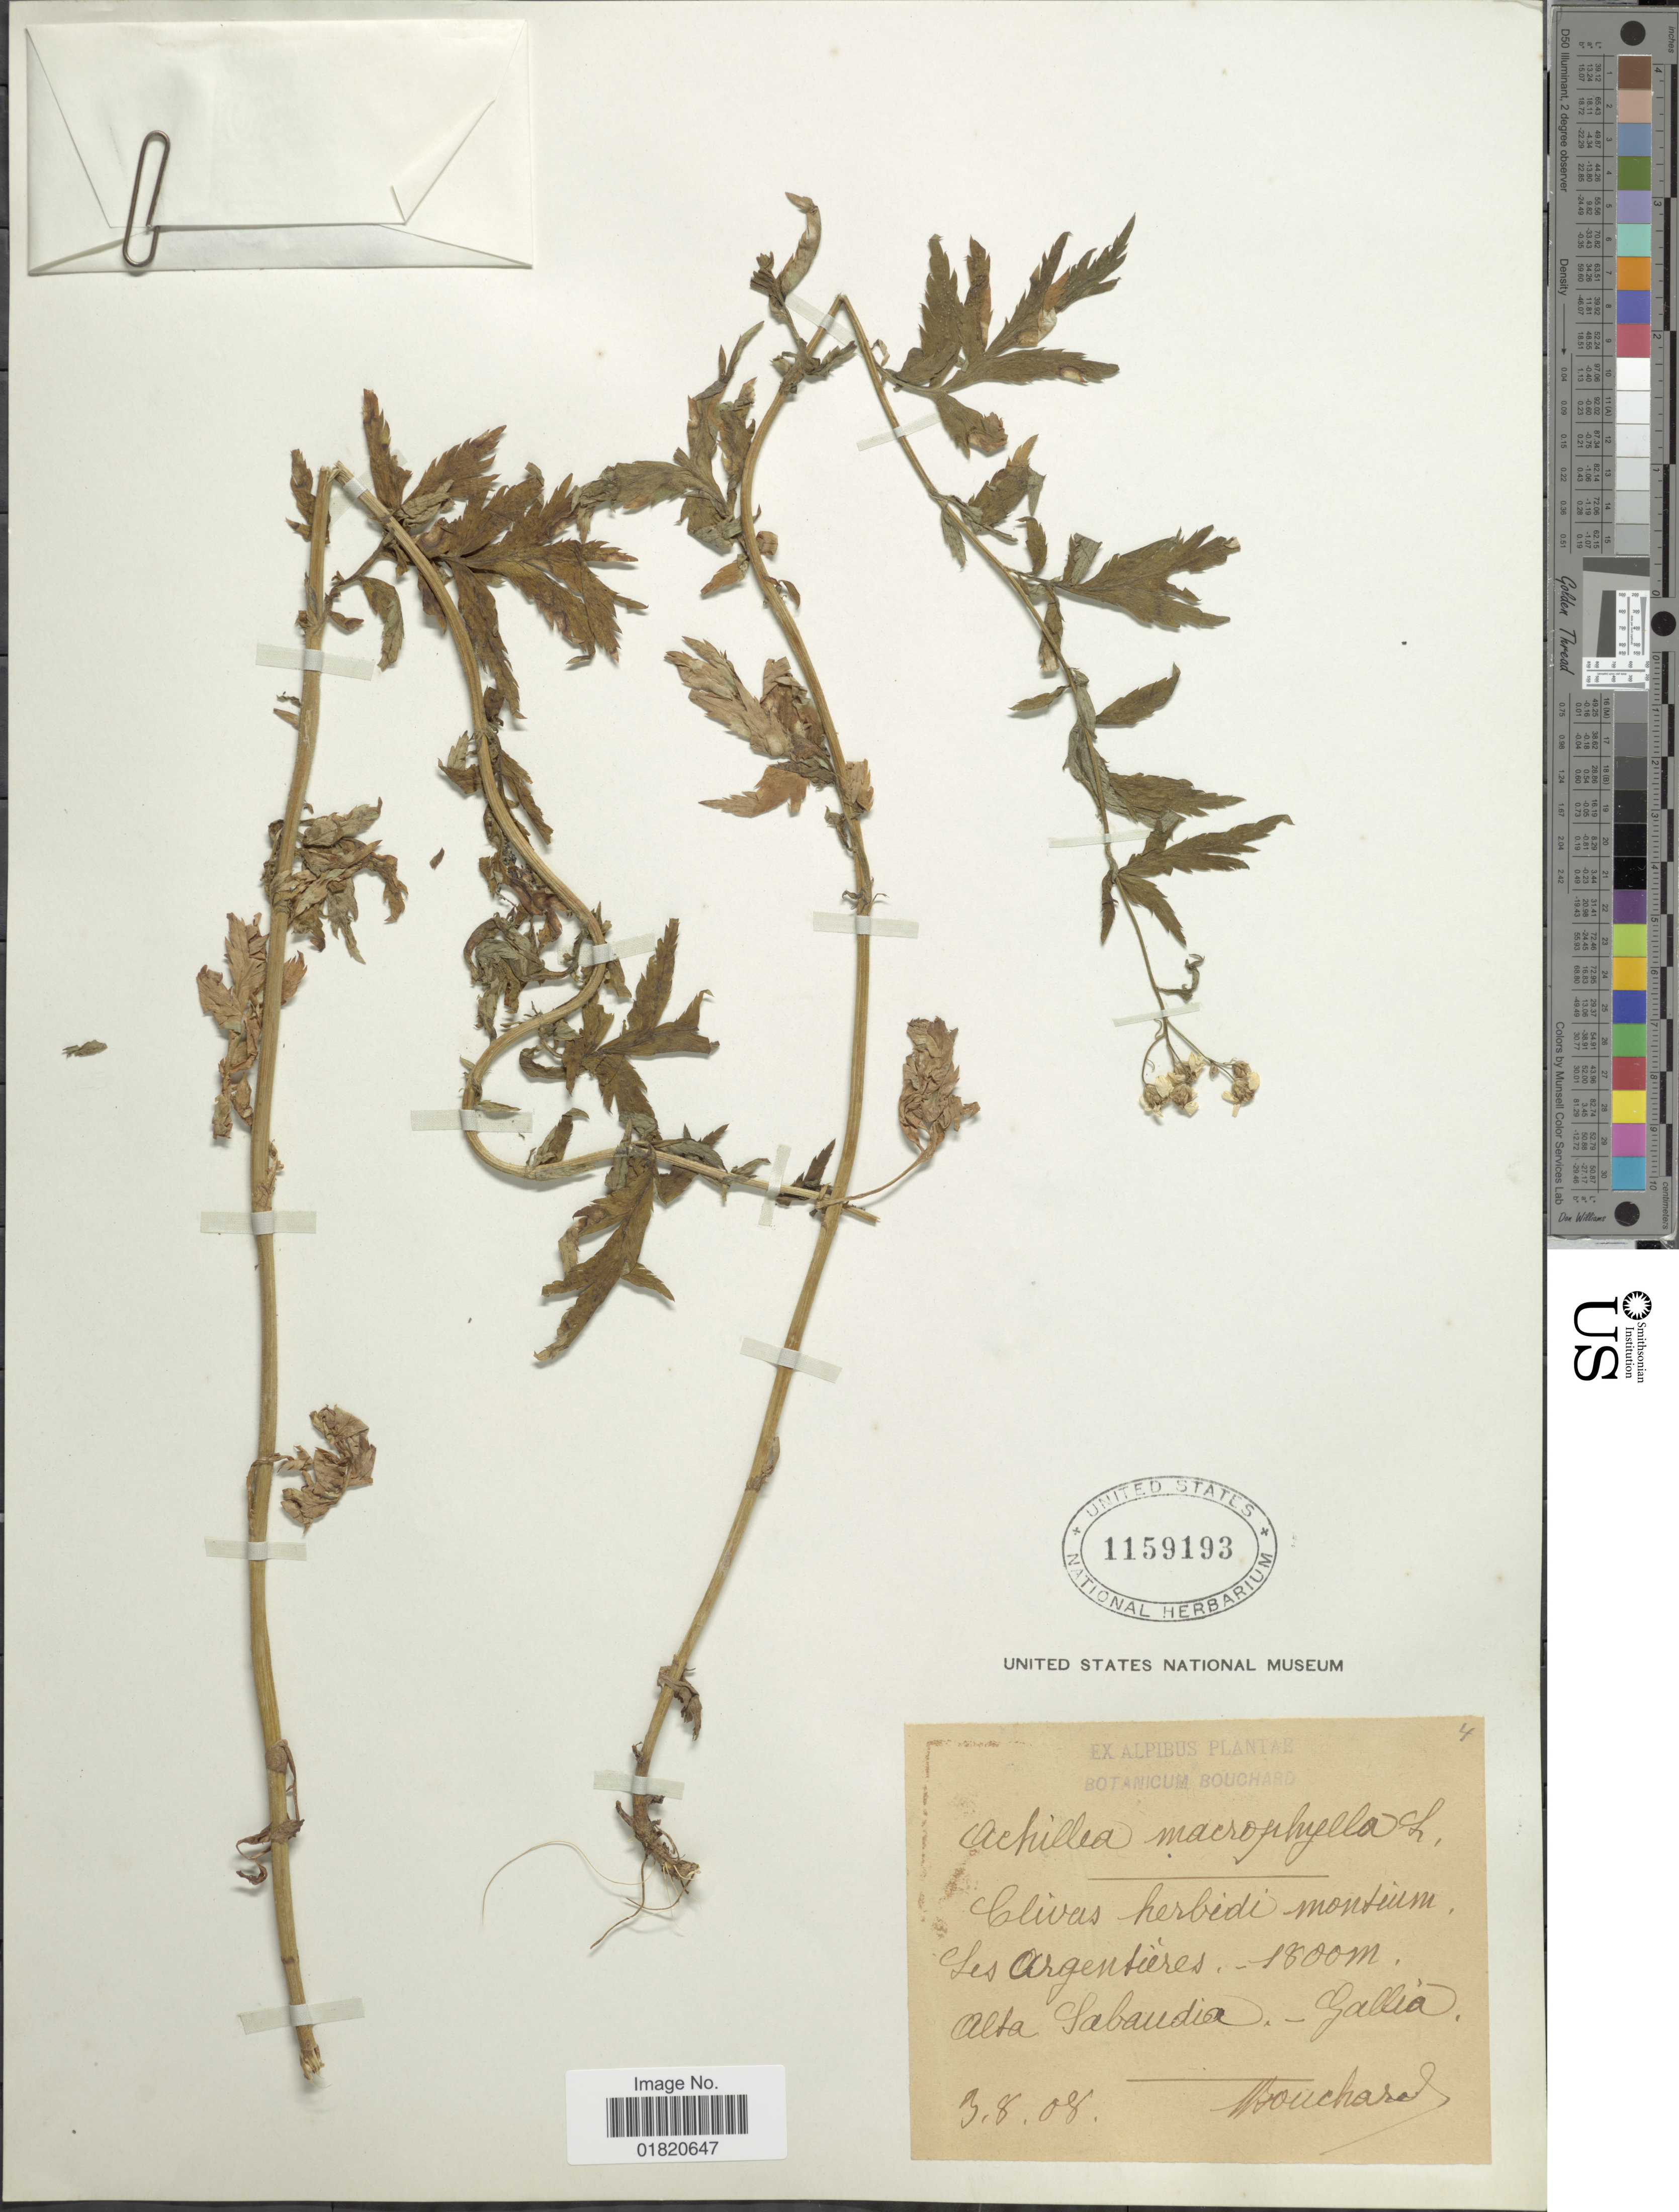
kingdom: Plantae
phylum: Tracheophyta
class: Magnoliopsida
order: Asterales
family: Asteraceae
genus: Achillea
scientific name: Achillea macrophylla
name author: L.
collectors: -. Bouchard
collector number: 4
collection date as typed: Transcribed d/m/y: 3/8/8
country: Italy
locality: Les Argentieres. Alta Sabaudia -Gallia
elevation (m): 1800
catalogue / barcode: US 1159193